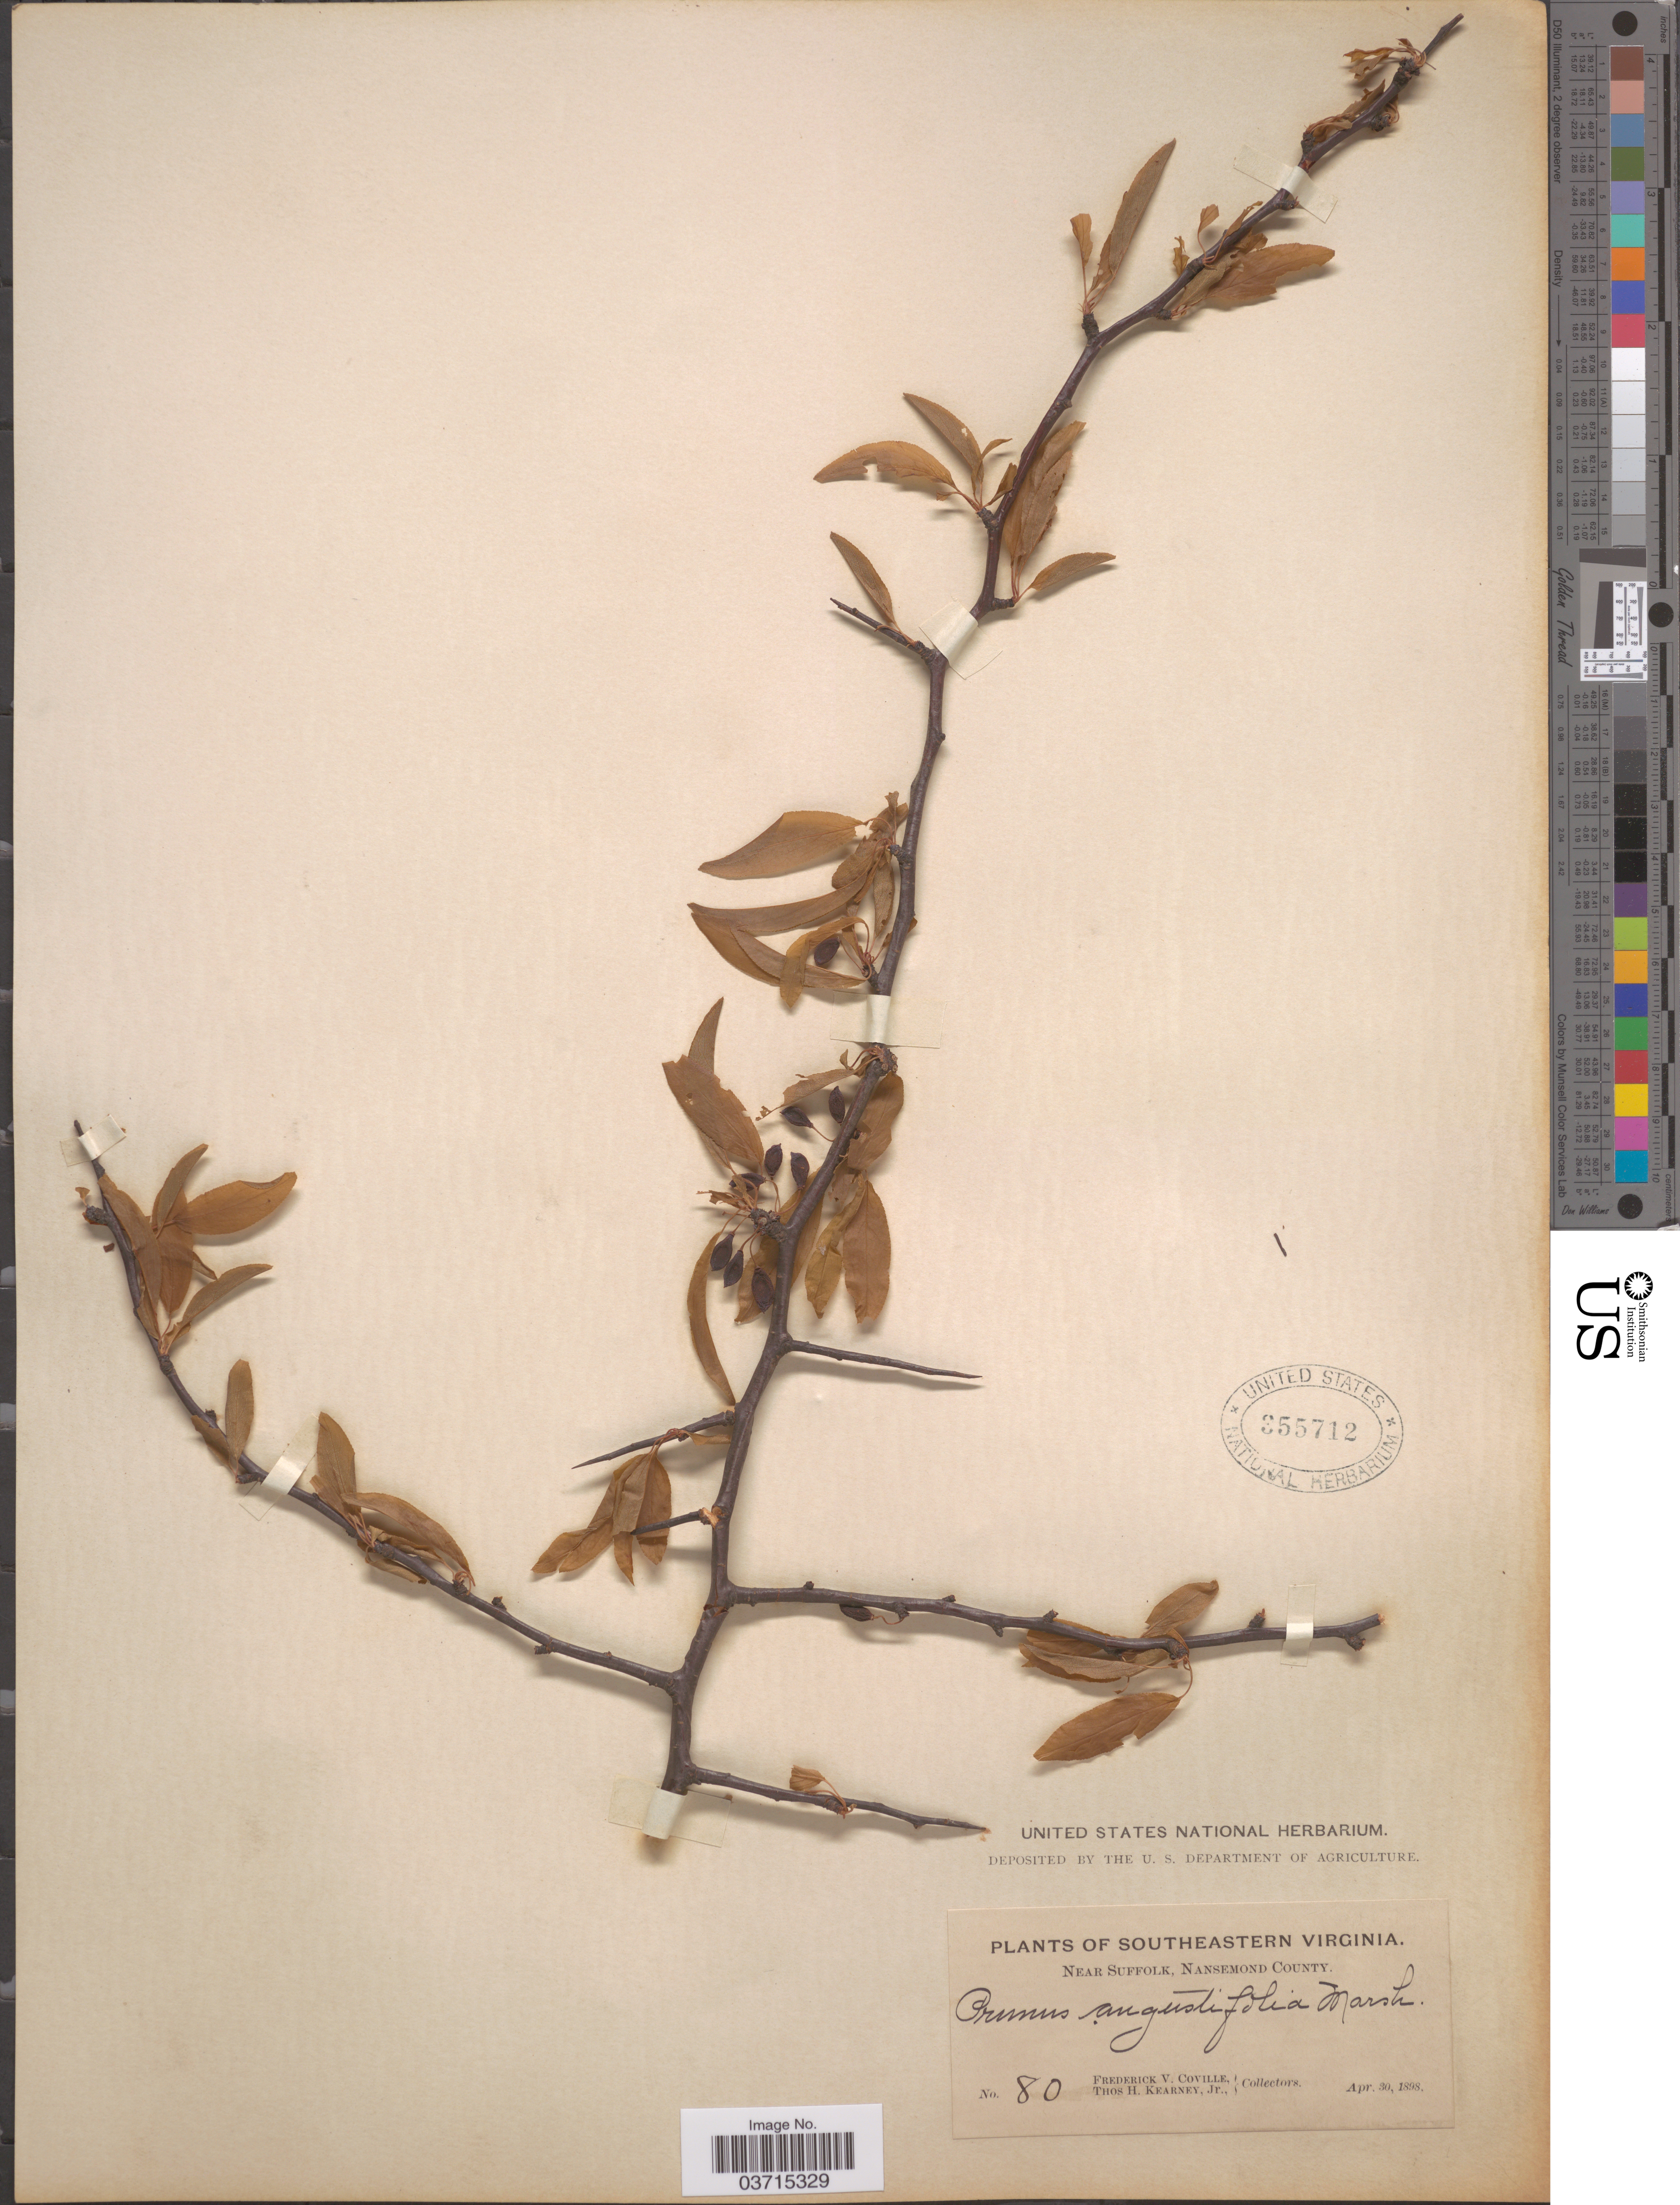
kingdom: Plantae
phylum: Tracheophyta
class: Magnoliopsida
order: Rosales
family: Rosaceae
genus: Prunus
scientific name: Prunus angustifolia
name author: Marshall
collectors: F. V. Coville & T. H. Kearney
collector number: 80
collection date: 1898-04-30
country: United States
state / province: Virginia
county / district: City of Suffolk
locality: Southeastern Virginia. Near Suffolk, Nansemond County.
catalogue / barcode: US 355712